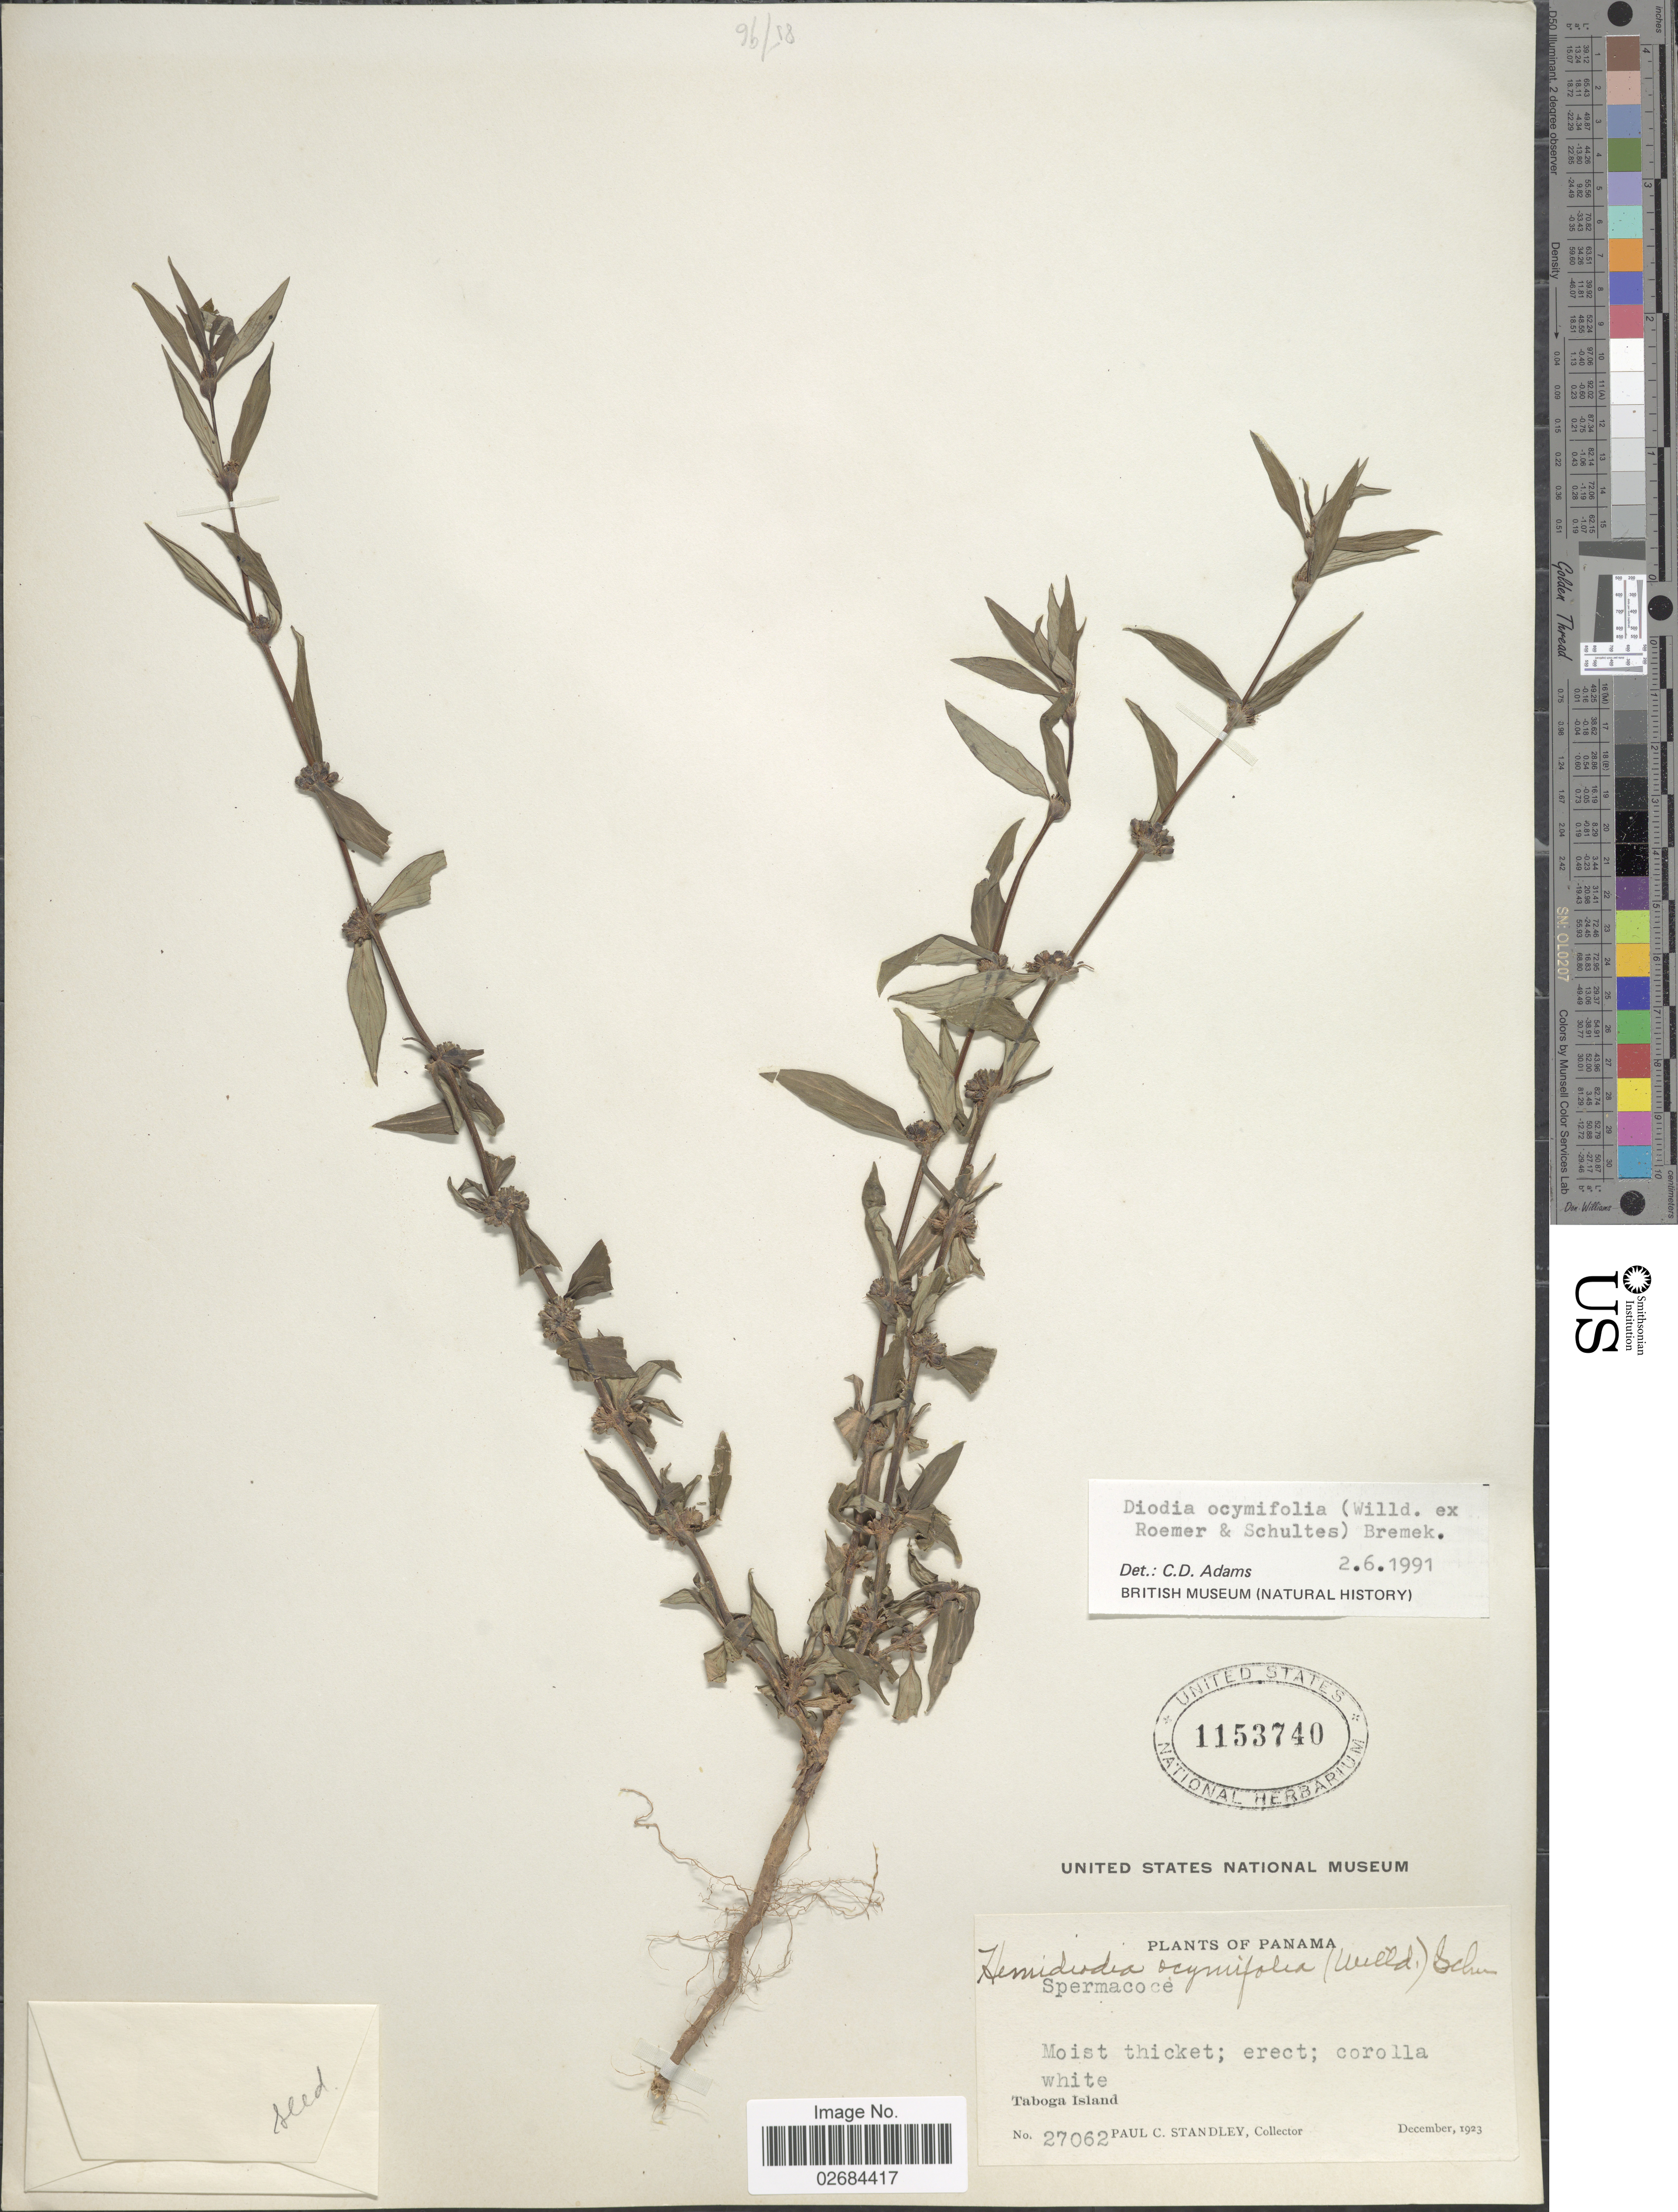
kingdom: Plantae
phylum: Tracheophyta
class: Magnoliopsida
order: Gentianales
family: Rubiaceae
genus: Diodia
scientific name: Diodia ocymifolia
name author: (Willd. ex Roem. & Schult.) Bremek.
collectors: P. C. Standley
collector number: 27062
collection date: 1923-12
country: Panama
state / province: Panamá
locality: Taboga Island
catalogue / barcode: US 1153740